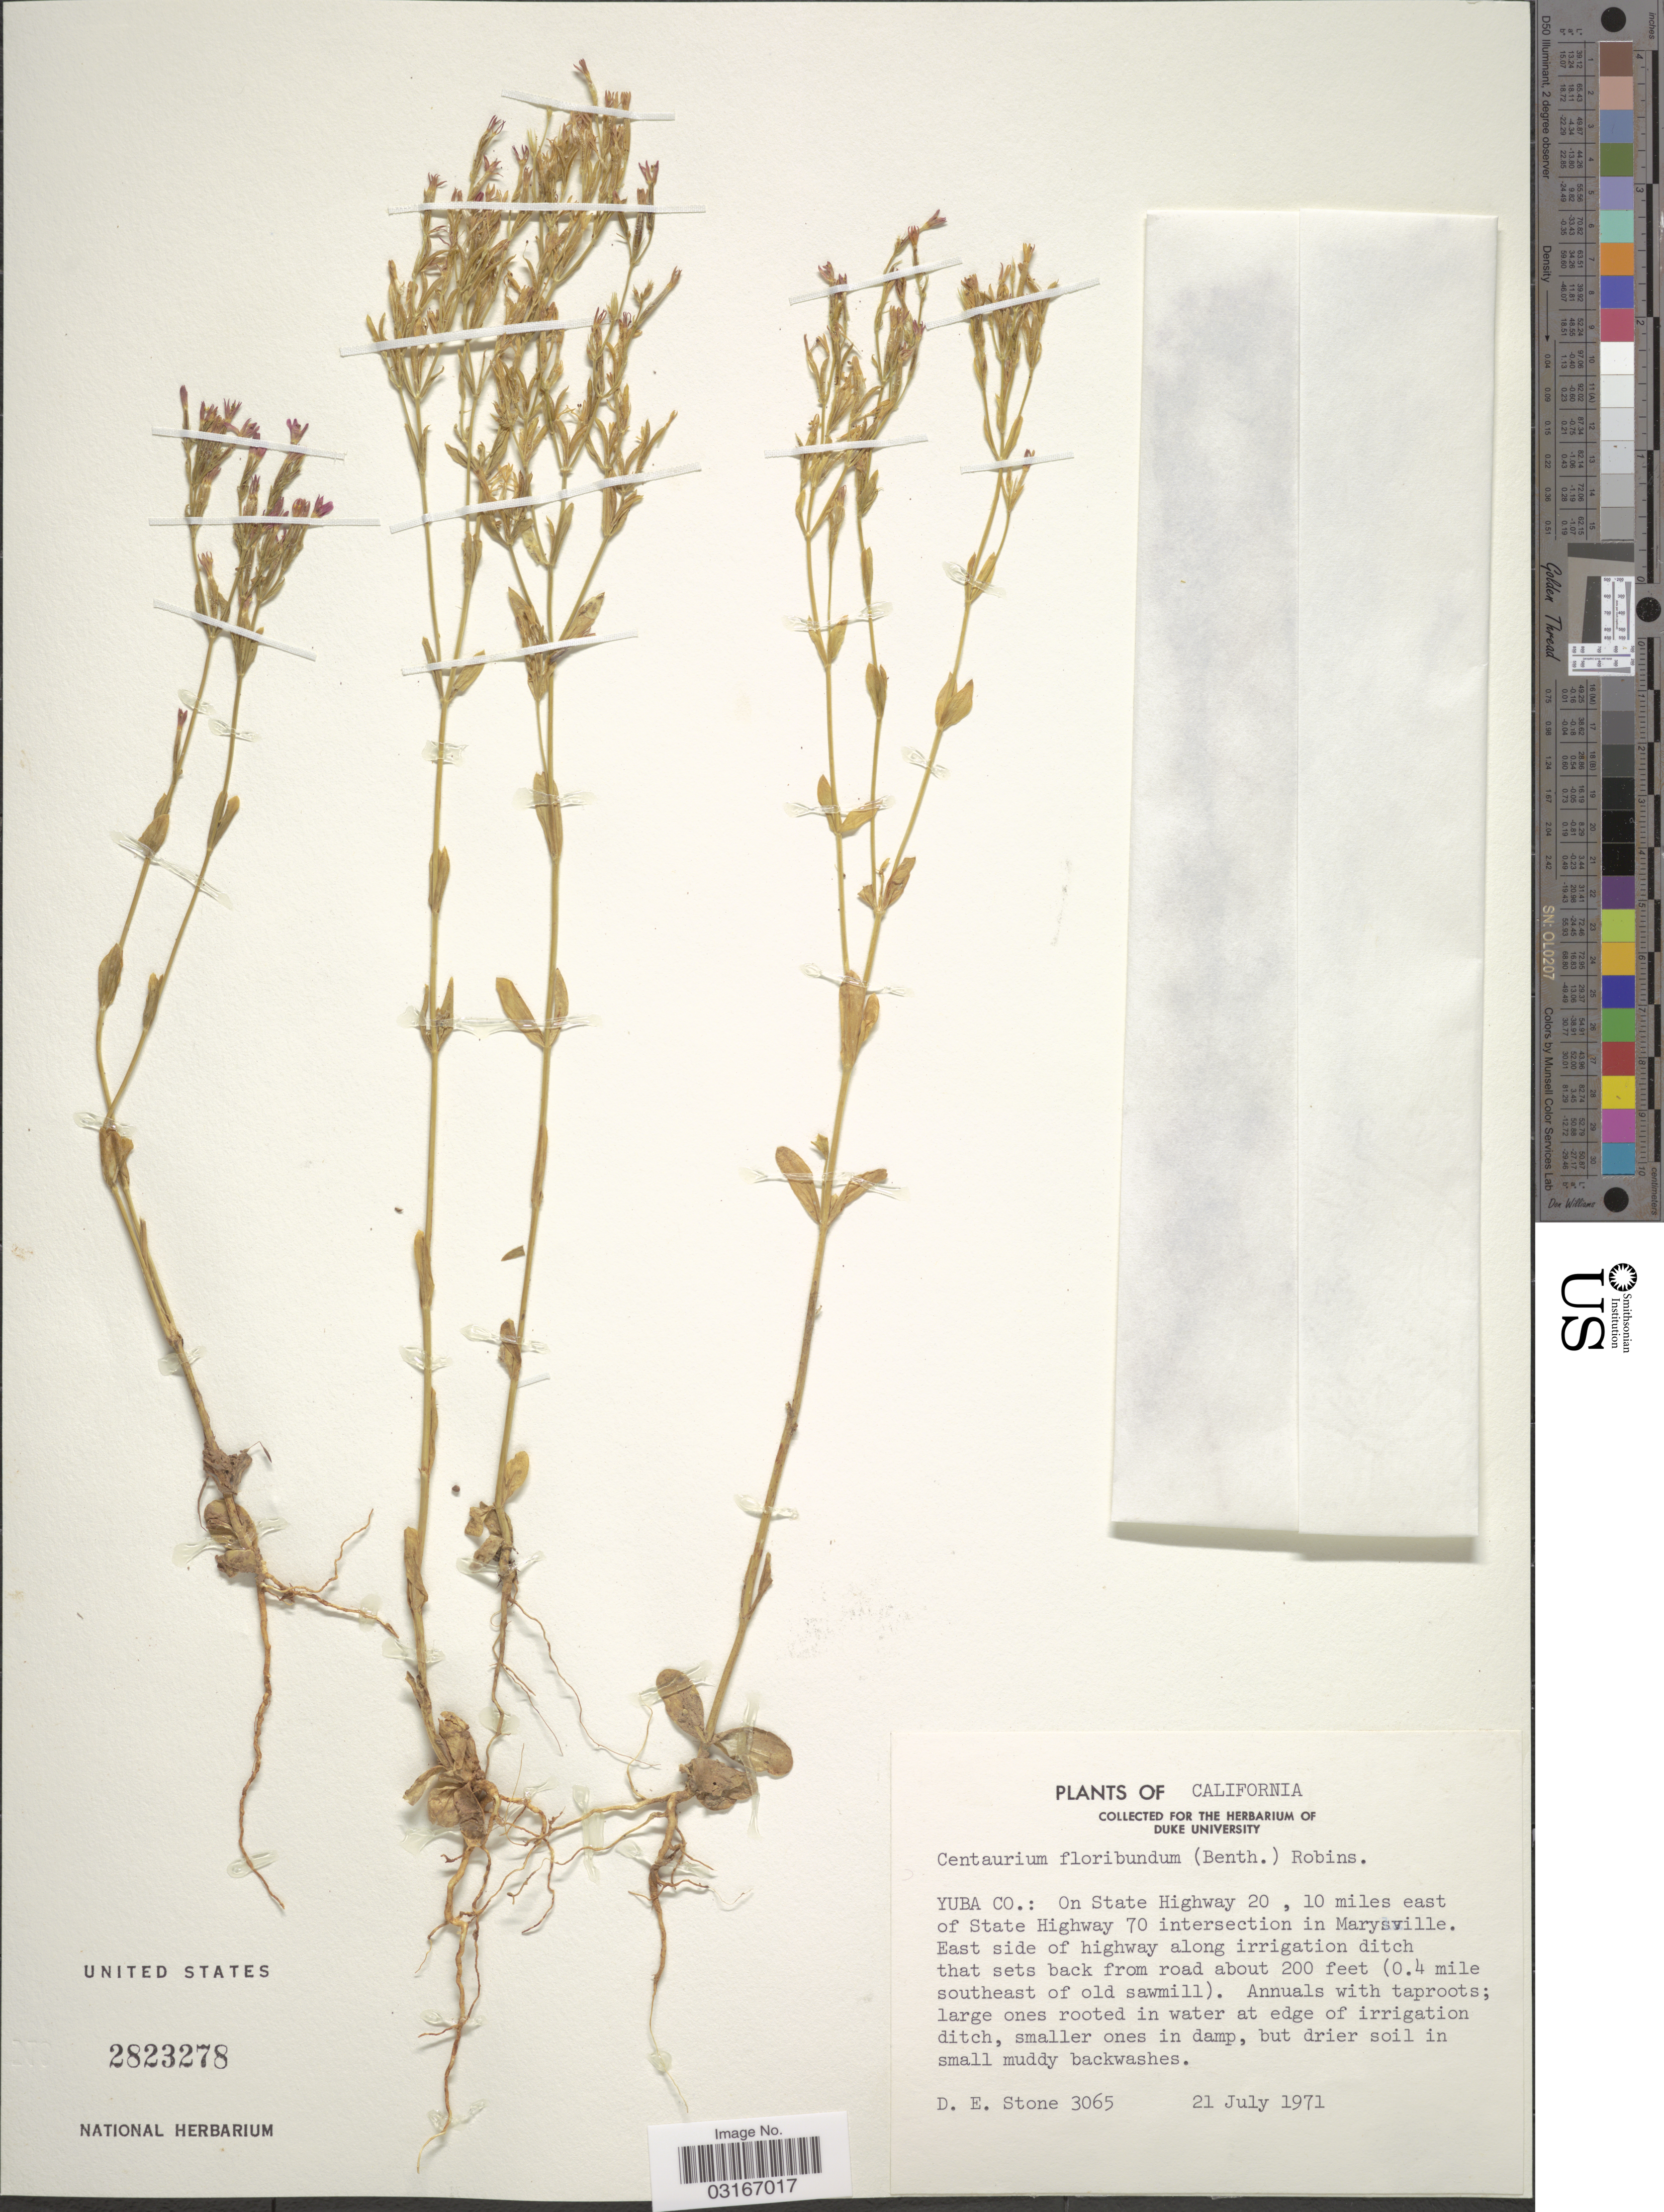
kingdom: Plantae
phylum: Tracheophyta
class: Magnoliopsida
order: Gentianales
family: Gentianaceae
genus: Centaurium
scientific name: Centaurium floribundum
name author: (Benth.) B.L. Rob.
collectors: D. E. Stone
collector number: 3065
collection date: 1971-07-21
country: United States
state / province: California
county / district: Yuba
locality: Yuba Co.: On State Highway 20, 10 miles east of State Highway 70 intersection in Marysville. East side of highway along irrigation ditch that sets back from road about 200 feet (0.4 mile southeast of old sawmill).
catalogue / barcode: US 2823278